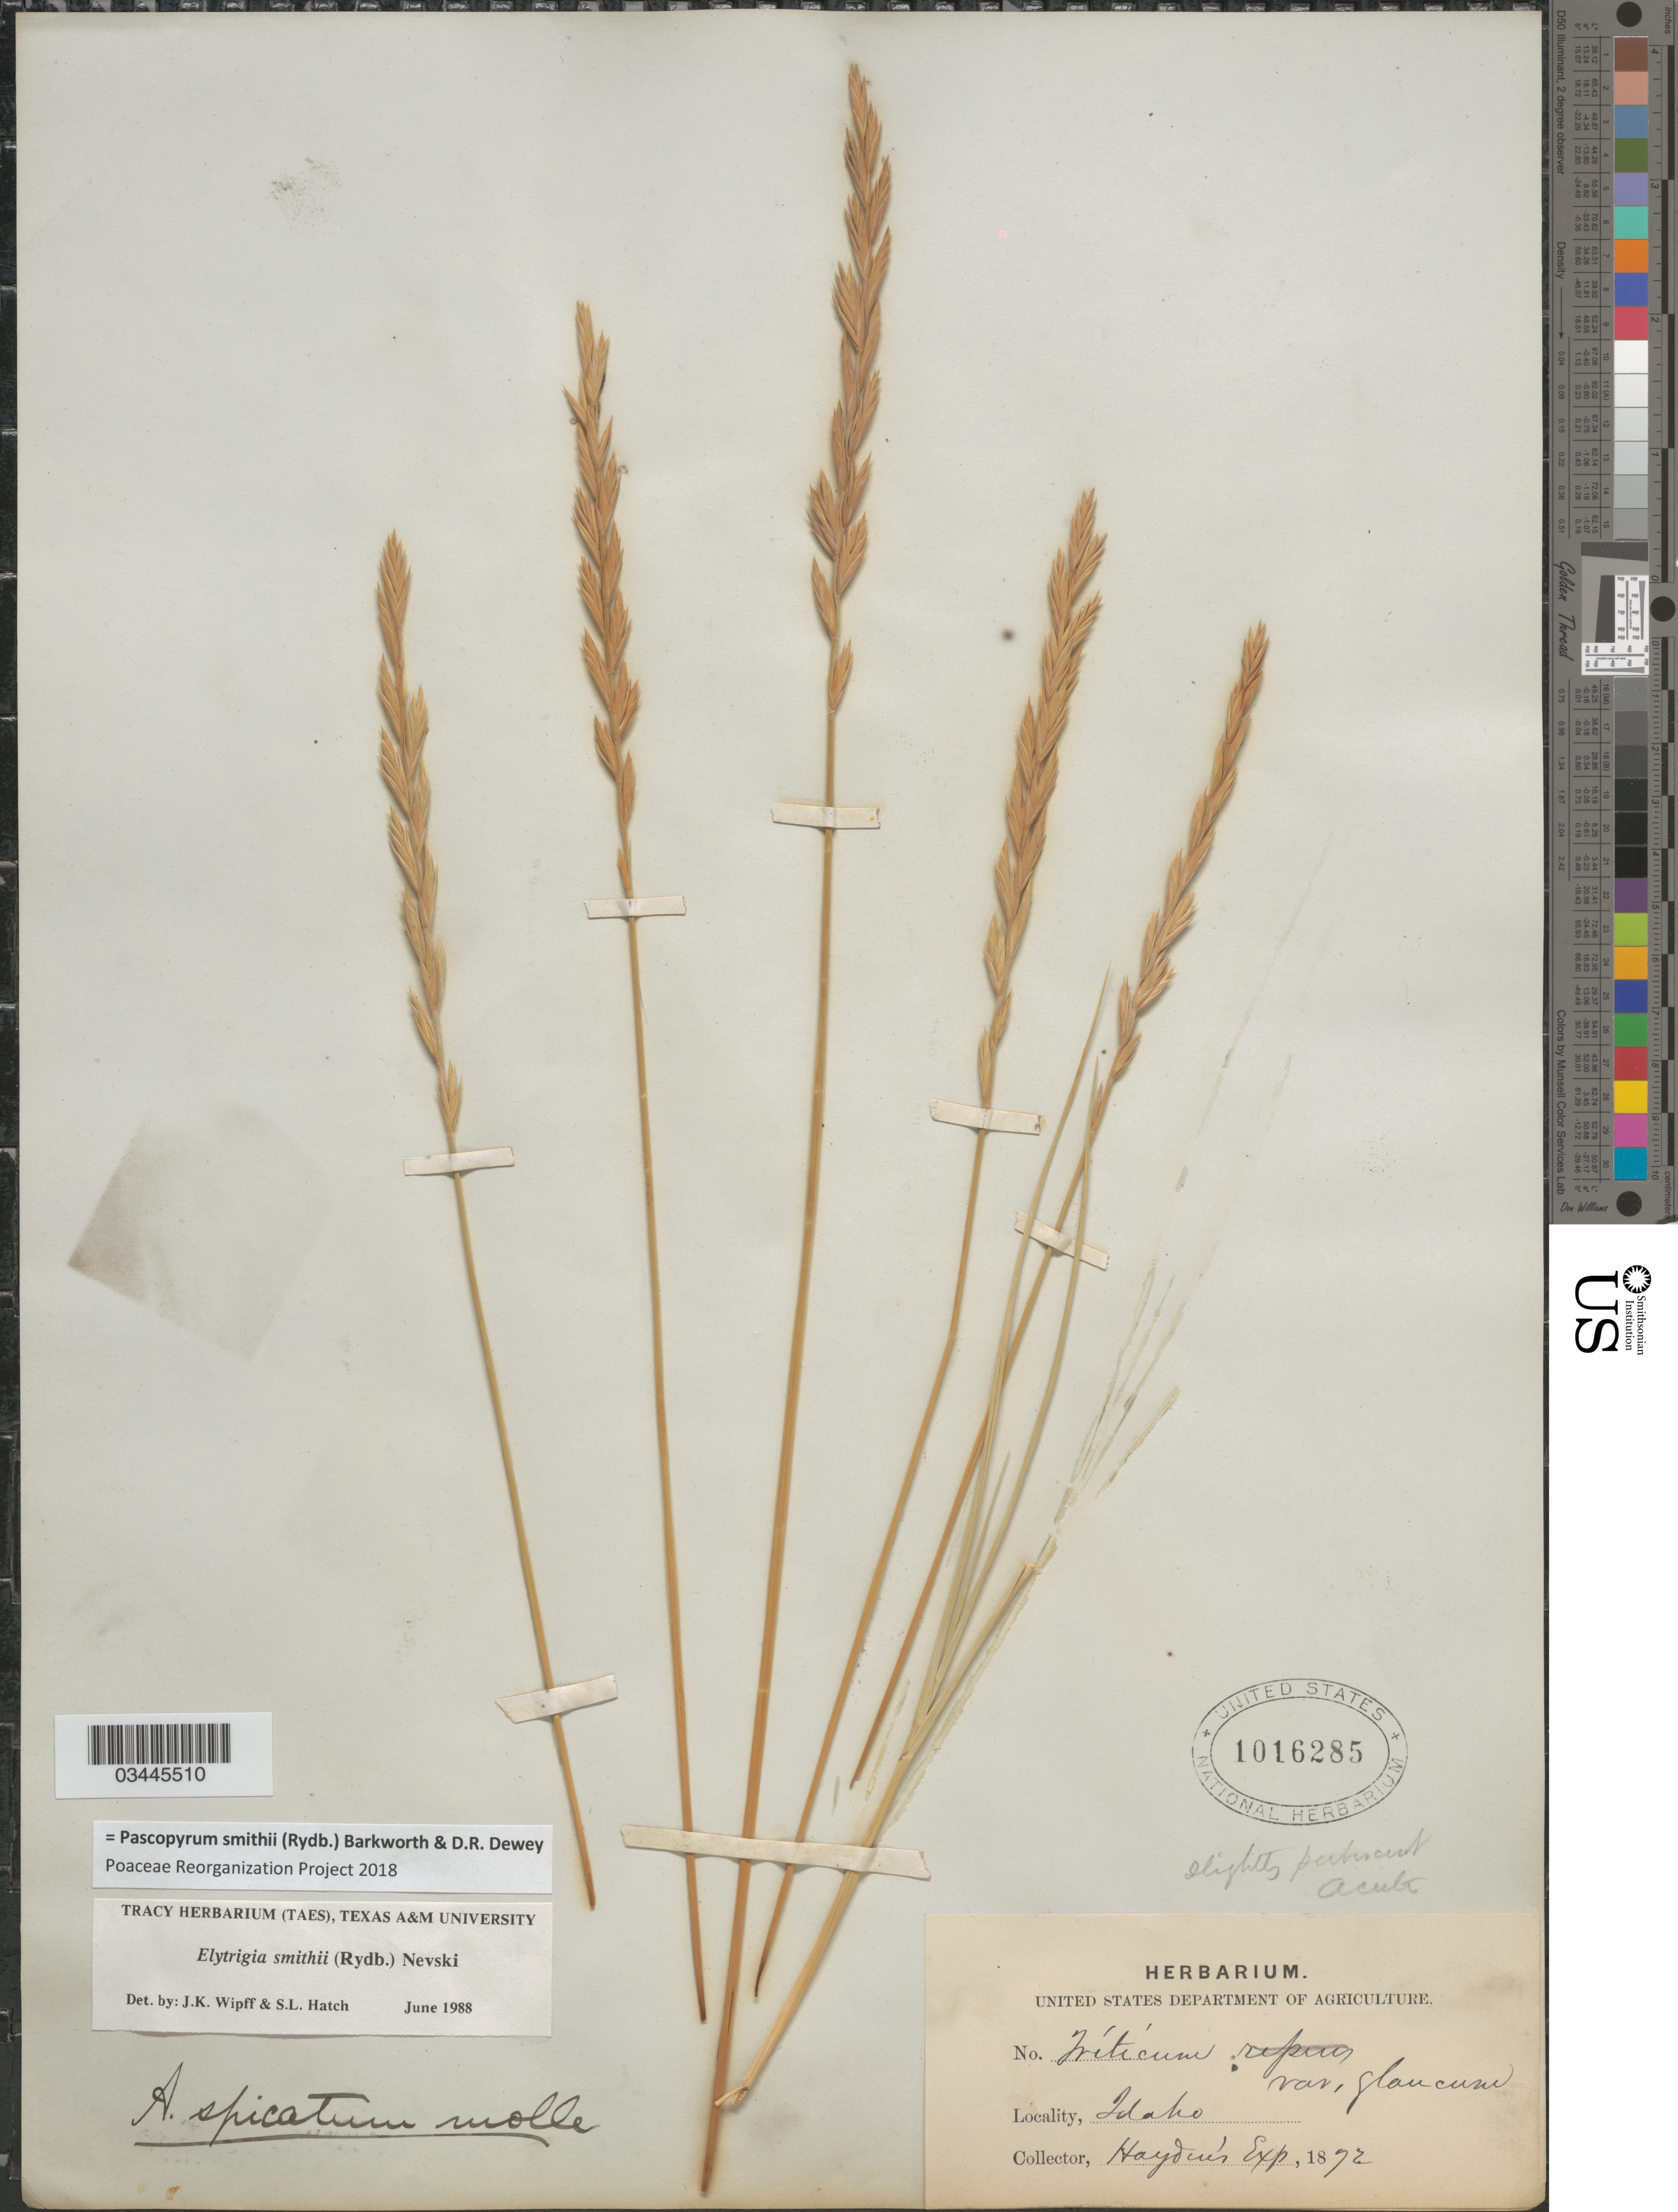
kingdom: Plantae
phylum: Tracheophyta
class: Liliopsida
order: Poales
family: Poaceae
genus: Pascopyrum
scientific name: Pascopyrum smithii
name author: (Rydb.) Barkworth & Dewey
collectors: Hayden Exped.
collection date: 1872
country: United States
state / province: Idaho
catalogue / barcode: US 1016285